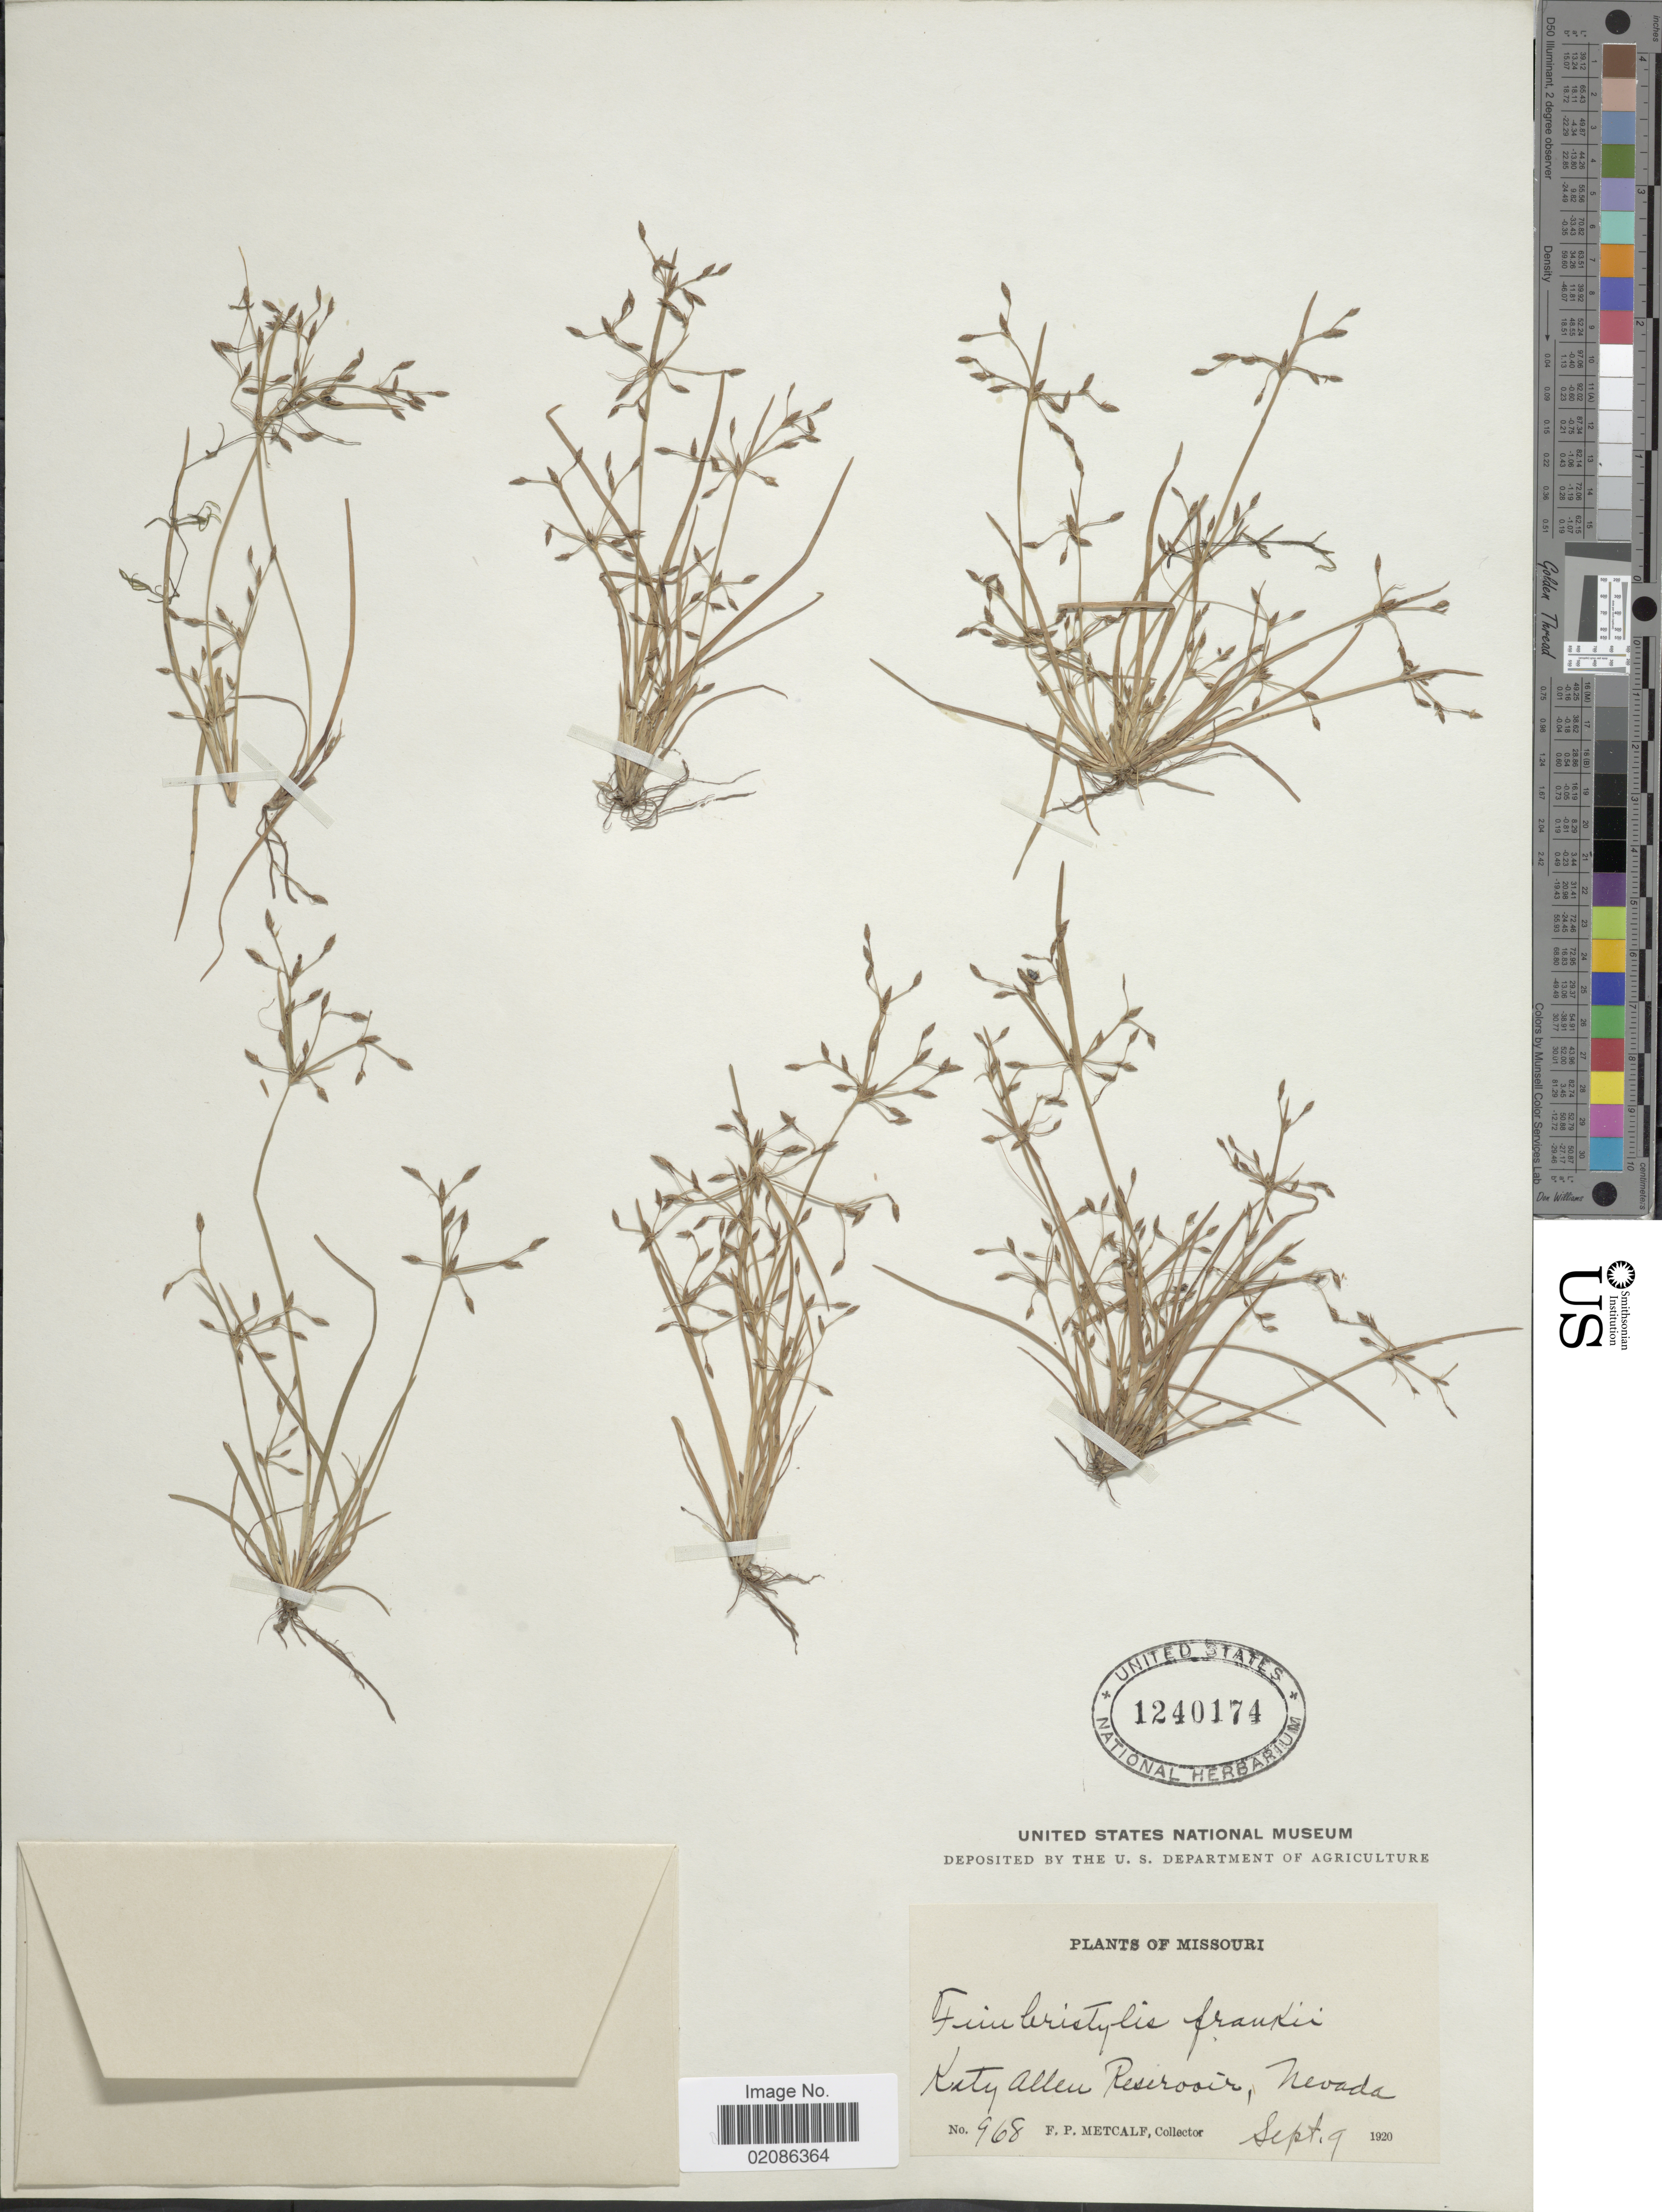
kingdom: Plantae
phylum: Tracheophyta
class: Liliopsida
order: Poales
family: Cyperaceae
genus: Fimbristylis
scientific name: Fimbristylis autumnalis (L.) Roem. & Schult.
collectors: F. Metcalf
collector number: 968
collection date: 1920-09-09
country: United States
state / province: Nevada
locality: Katy Allen Reservoir, Missouri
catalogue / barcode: US 1240174